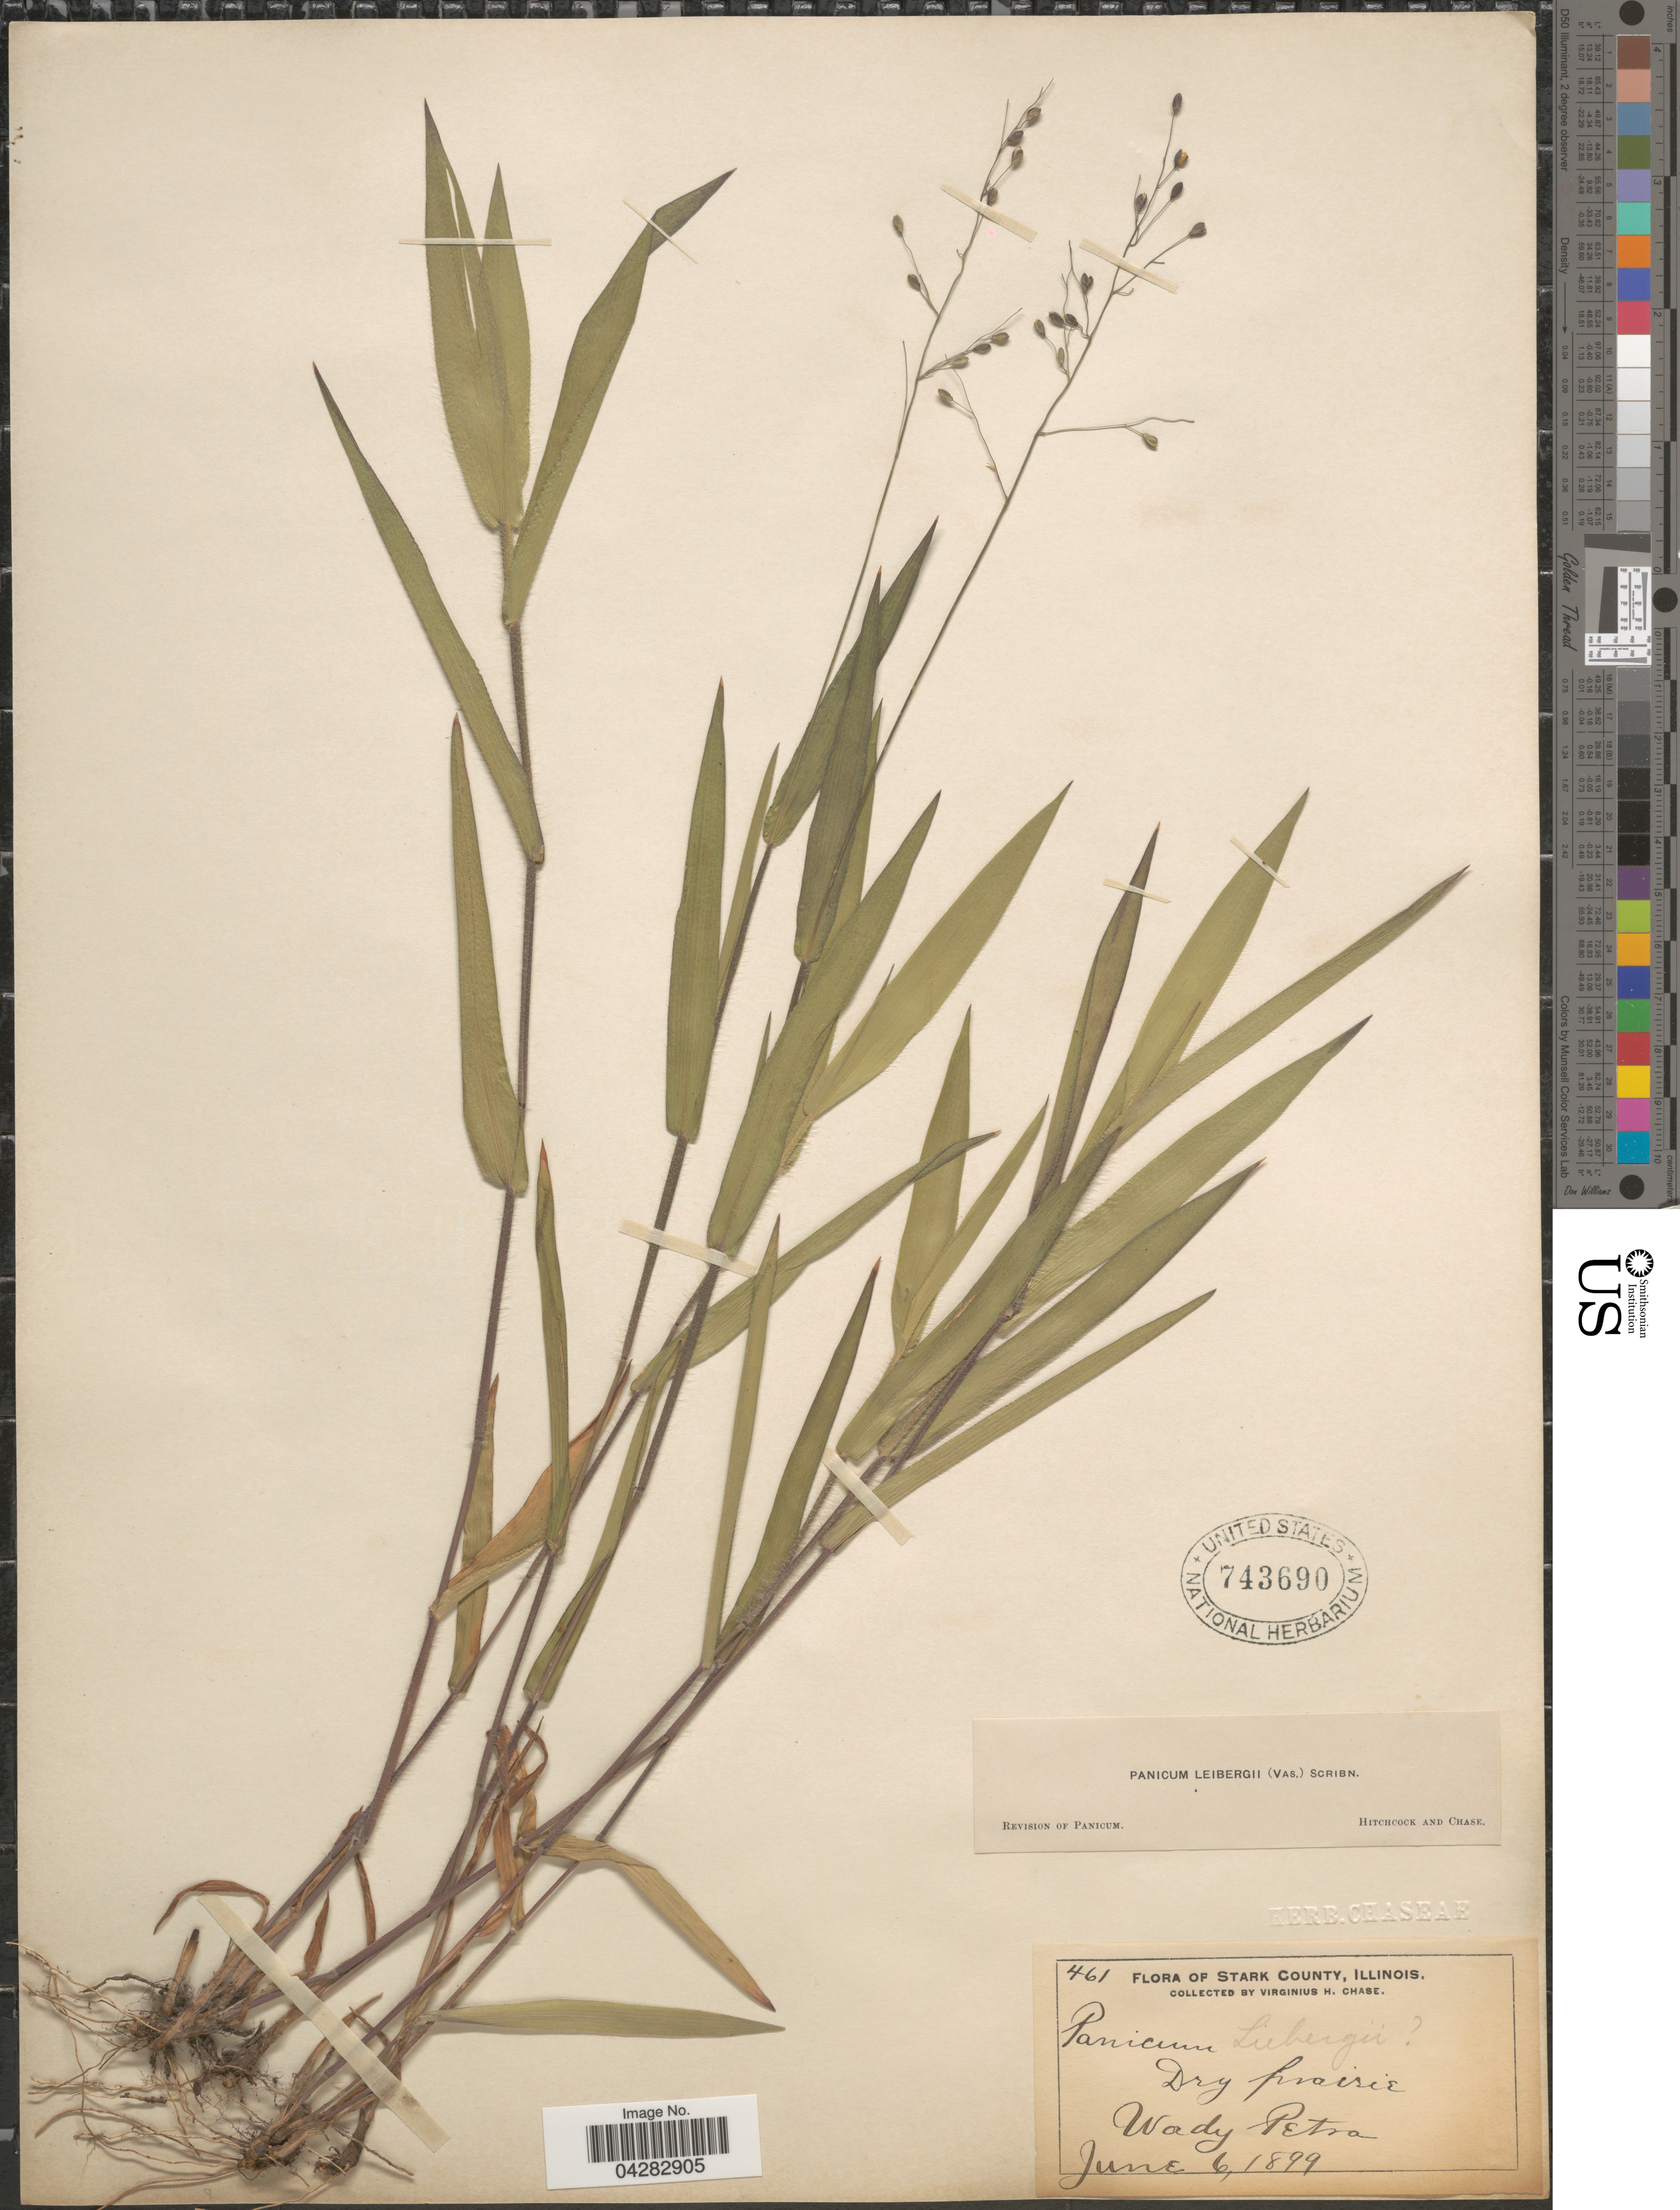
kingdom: Plantae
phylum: Tracheophyta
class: Liliopsida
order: Poales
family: Poaceae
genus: Dichanthelium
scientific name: Dichanthelium leibergii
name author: (Vasey) Gould & C.A. Clark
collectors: V. H. Chase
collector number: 461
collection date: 1899-06-06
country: United States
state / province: Illinois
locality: Stark County. Dry prairie. Wady Petra.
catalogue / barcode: US 743690